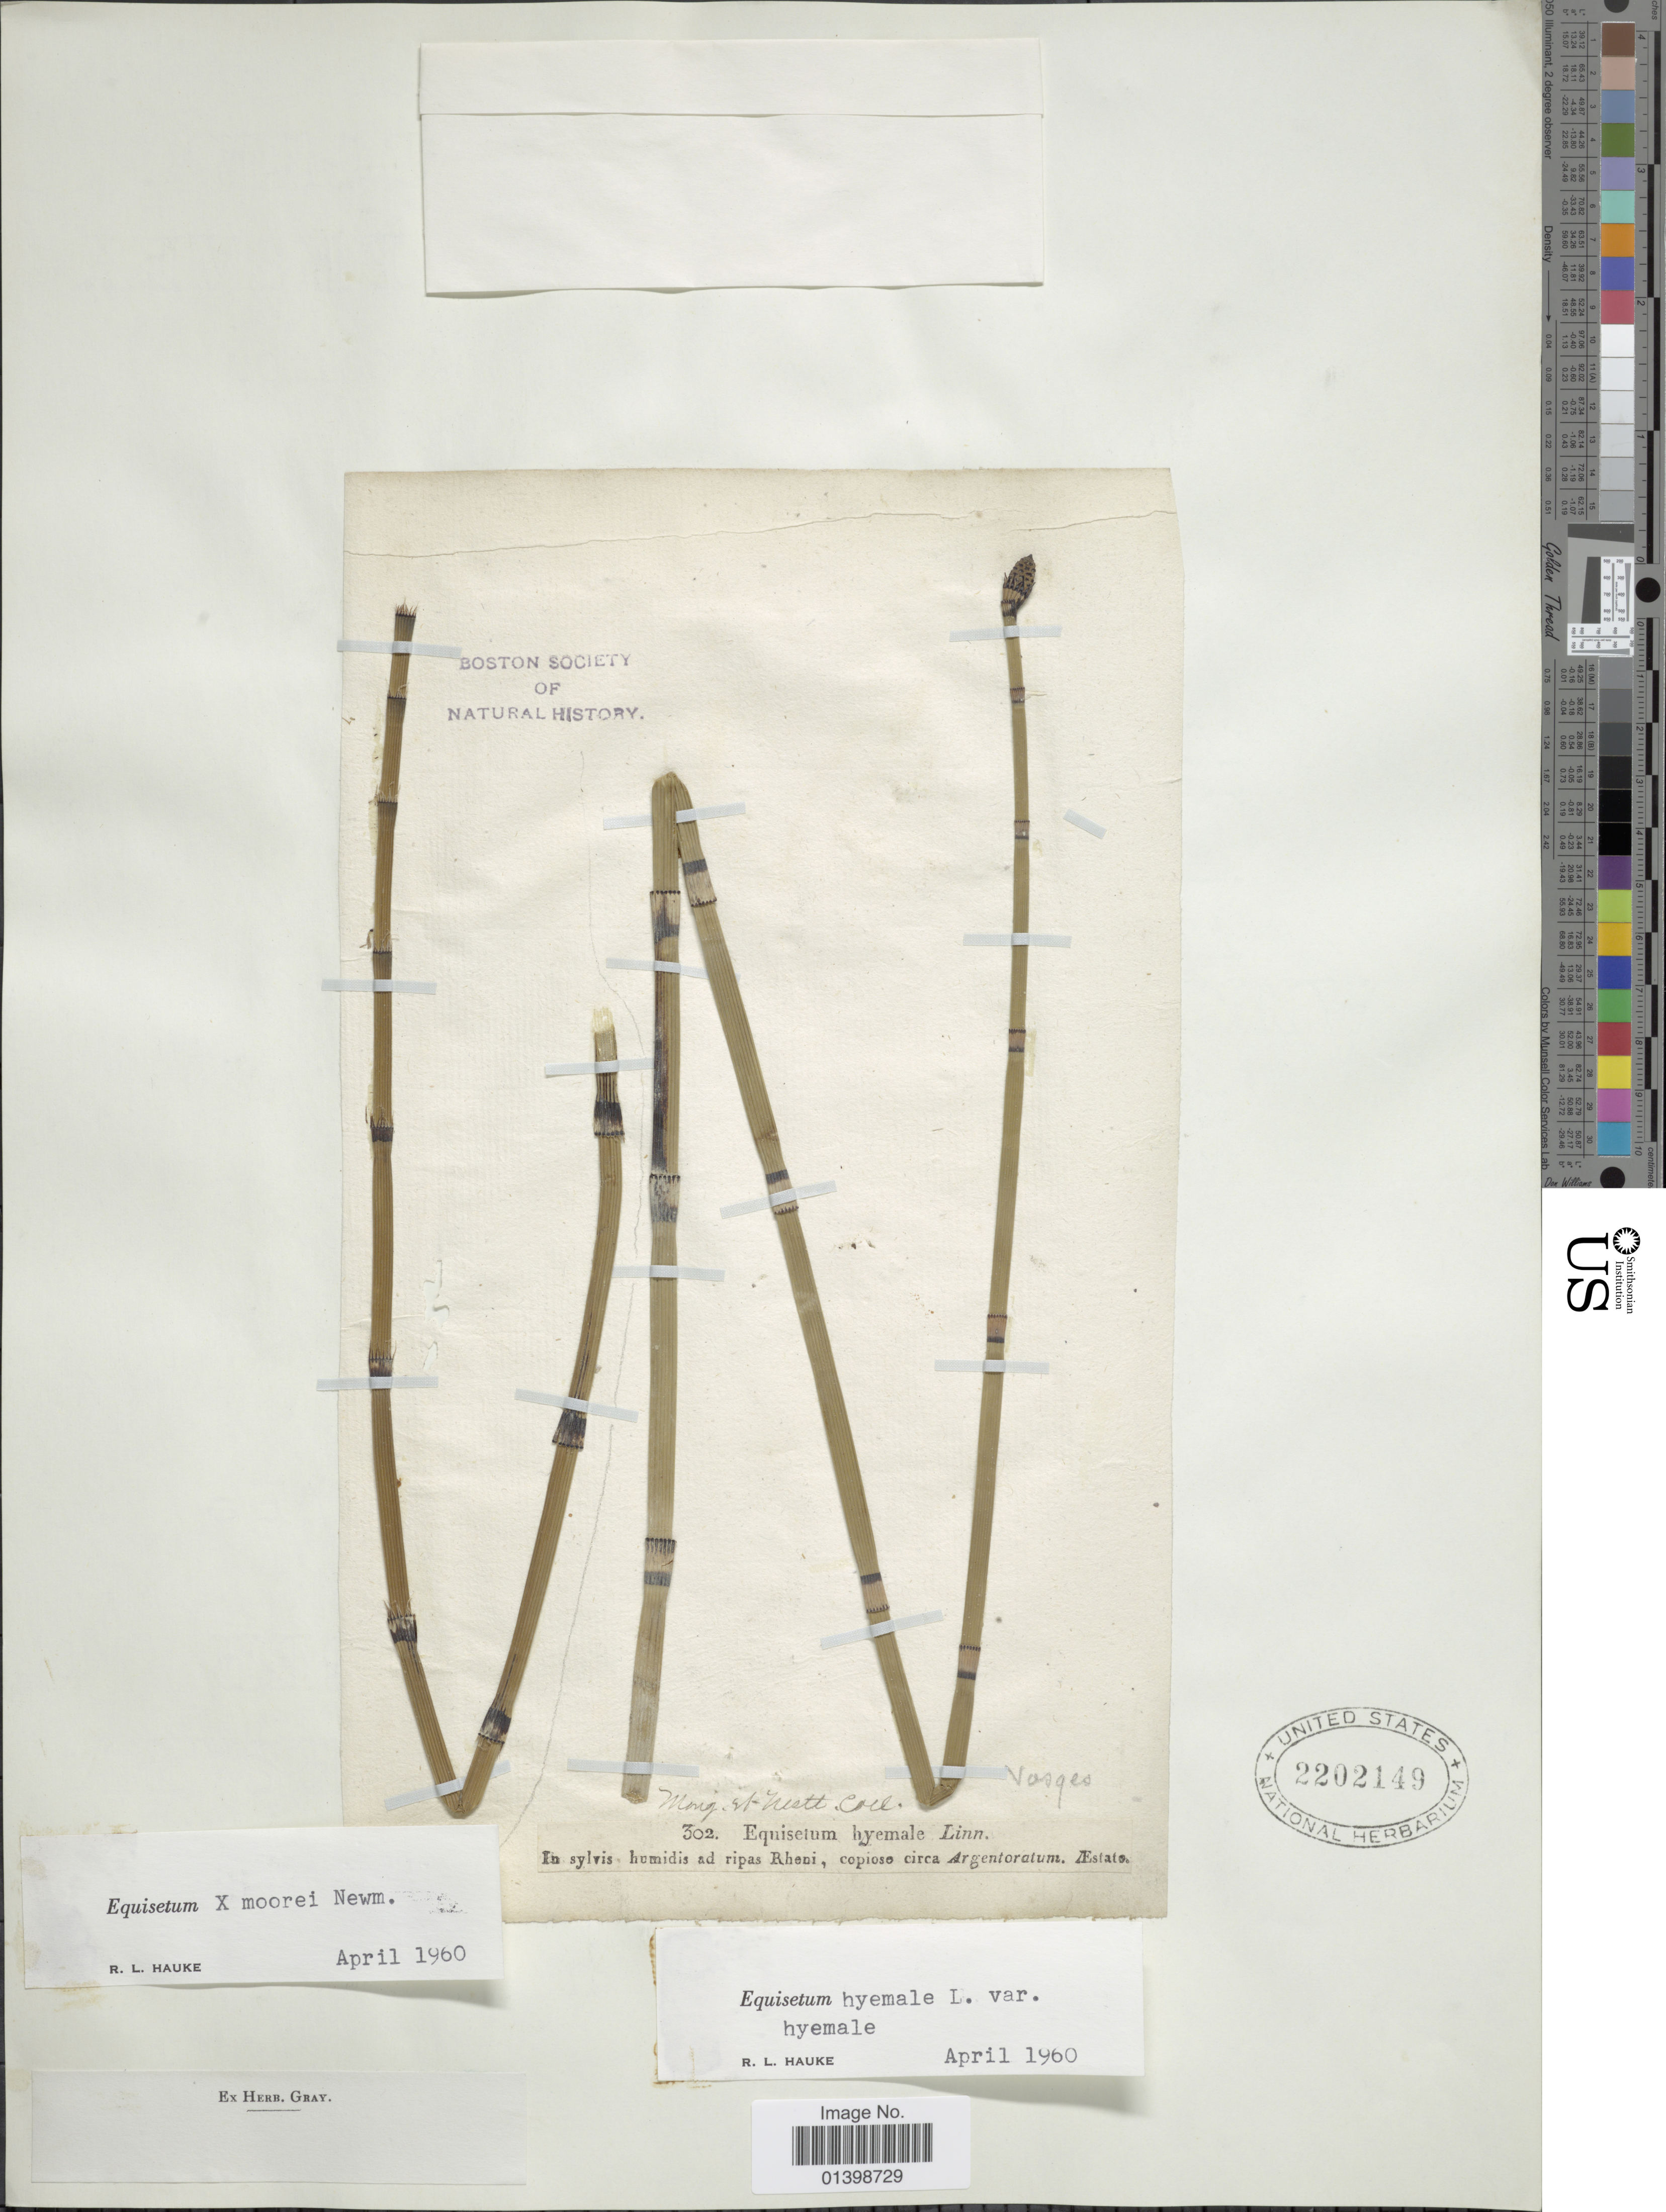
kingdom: Plantae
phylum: Tracheophyta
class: Polypodiopsida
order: Equisetales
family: Equisetaceae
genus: Equisetum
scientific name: Equisetum moorei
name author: Newman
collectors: J. Mougeot & C. Nestler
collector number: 302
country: France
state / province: Grand Est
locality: In sylvis humidis ad ripas, copioso circa Argentoratum, æstate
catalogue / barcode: US 2202149